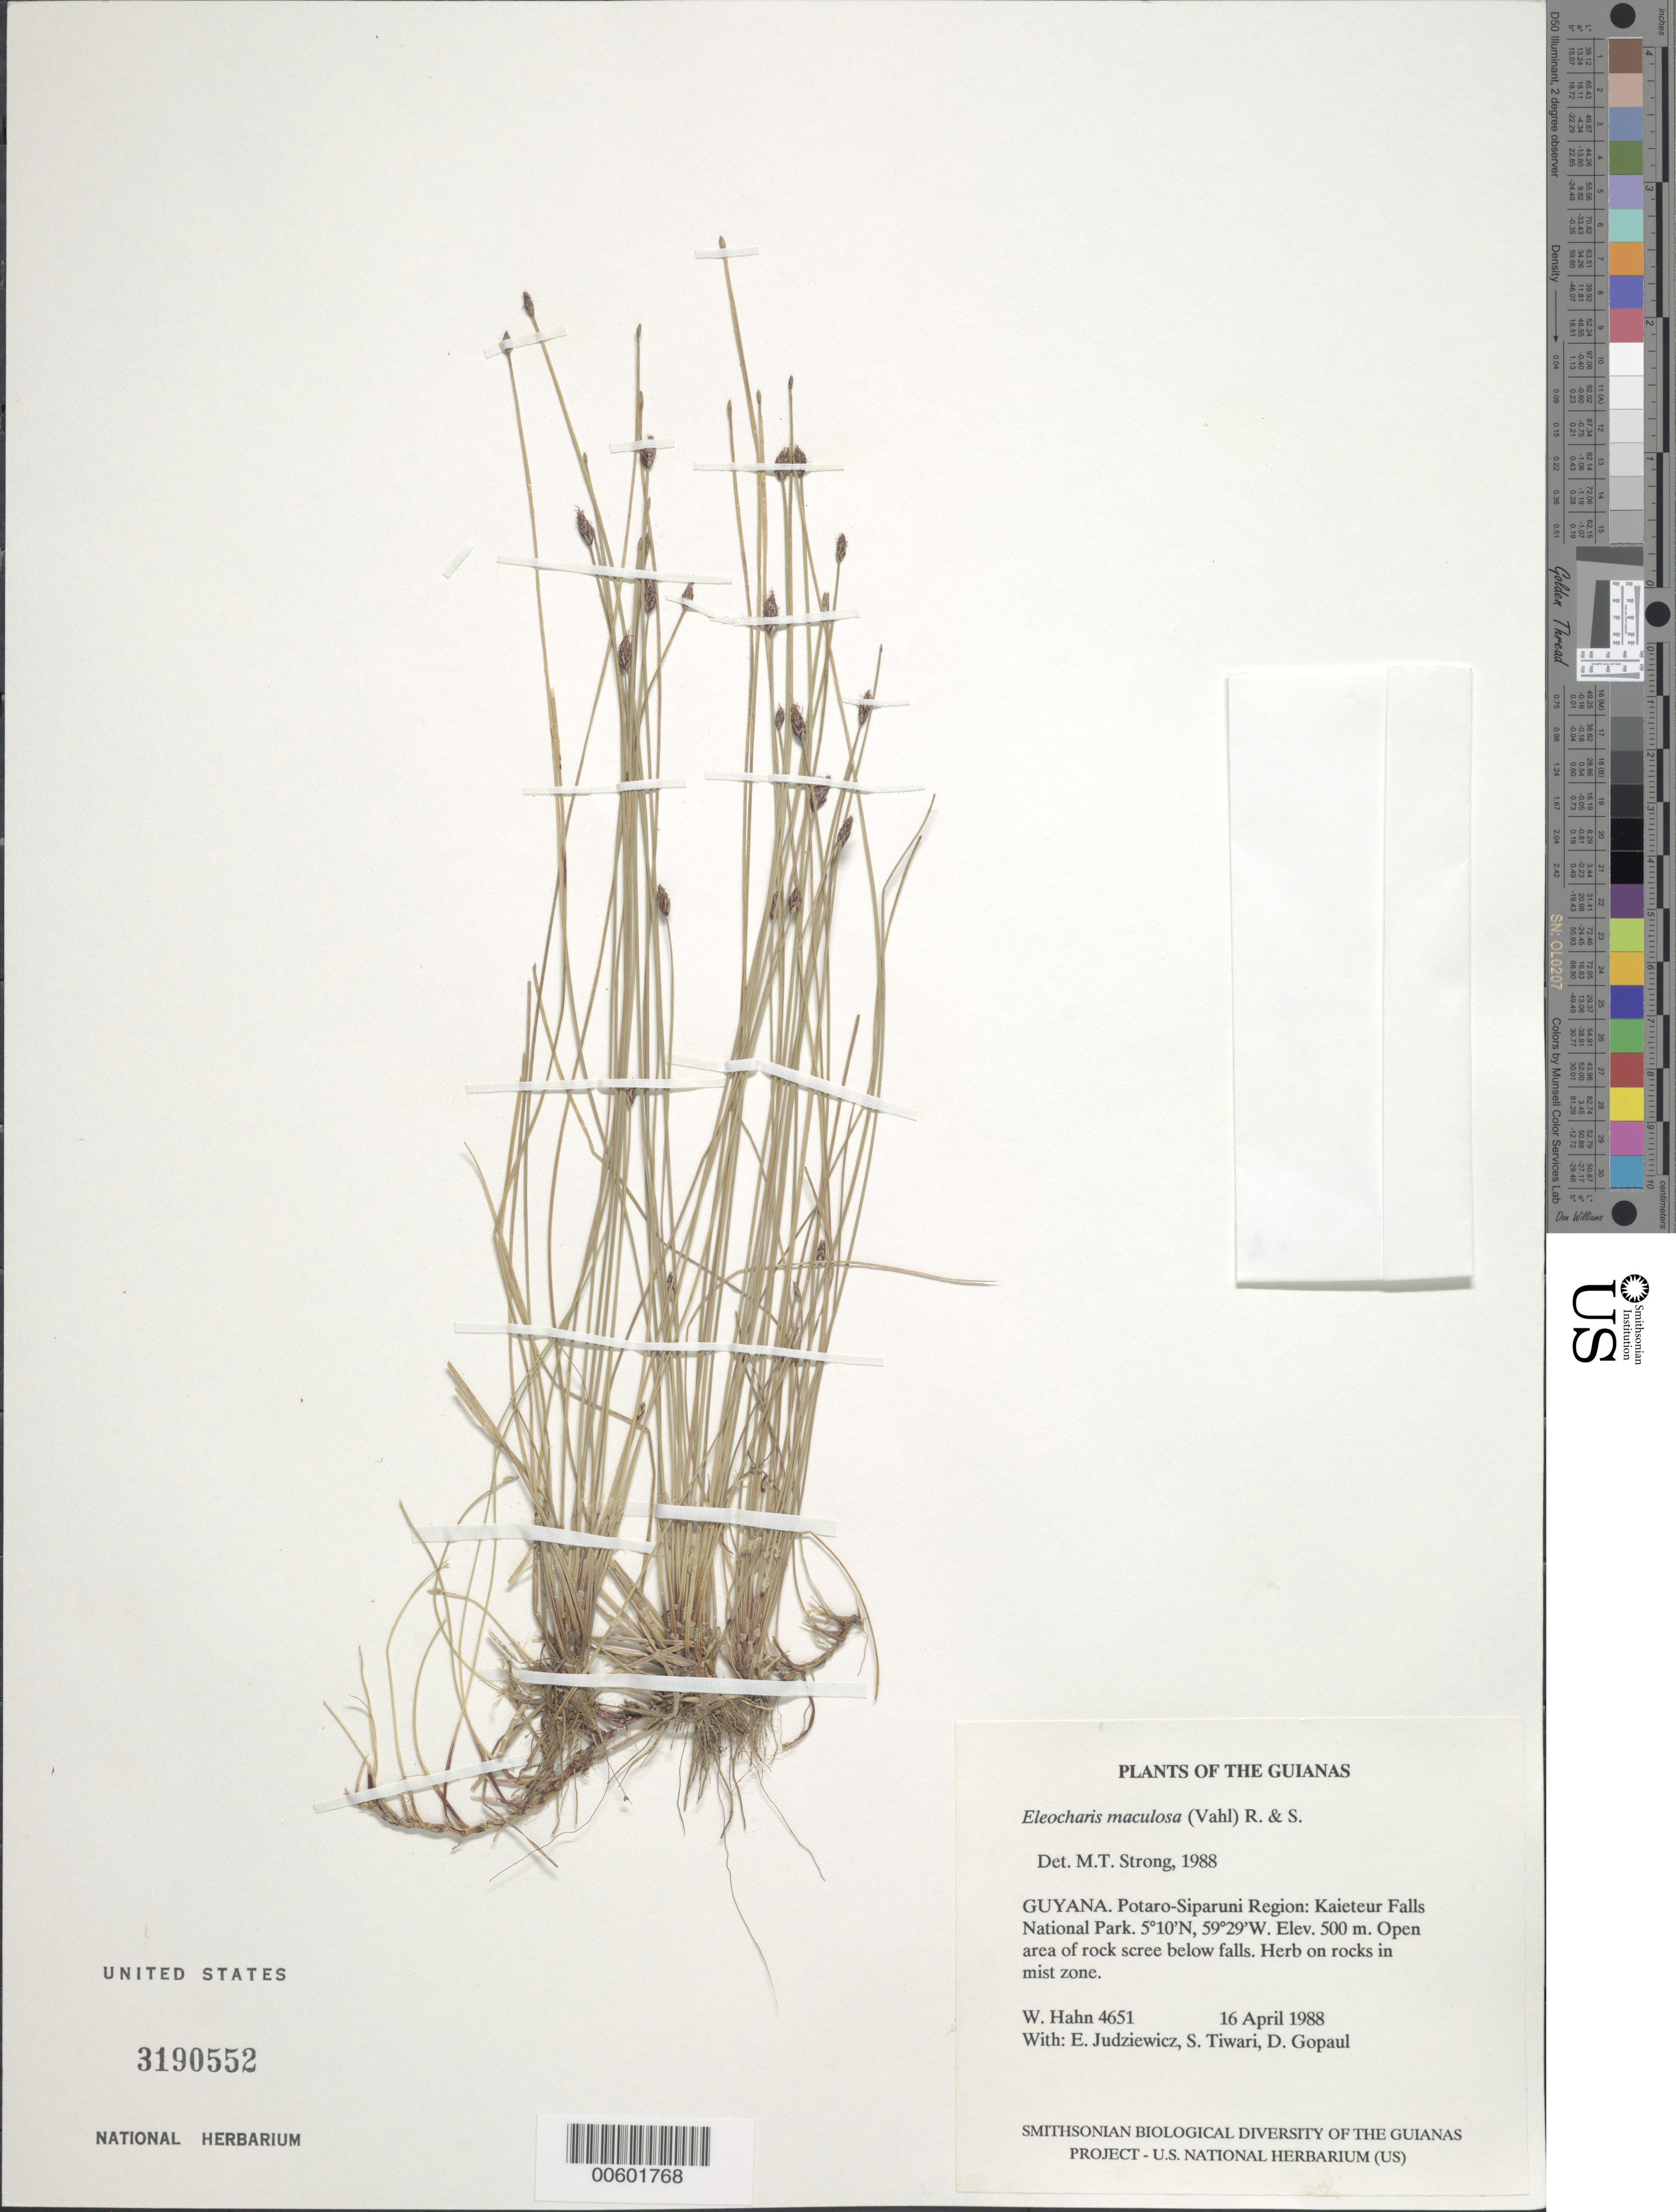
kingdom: Plantae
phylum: Tracheophyta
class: Liliopsida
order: Poales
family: Cyperaceae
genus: Eleocharis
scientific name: Eleocharis maculosa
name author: (Vahl) Roem. & Schult.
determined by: Strong, M. T., (US), Smithsonian Institution - National Museum of Natural History (UNITED STATES)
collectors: W. Hahn, E. J. Judziewicz, S. Tiwari & D. Gopaul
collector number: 4651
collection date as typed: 16 April 1988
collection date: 1988-04-16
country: Guyana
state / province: Potaro-Siparuni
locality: Kaieteur Falls National Park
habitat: Open area of rock scree below falls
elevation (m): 500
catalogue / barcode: US 3190552